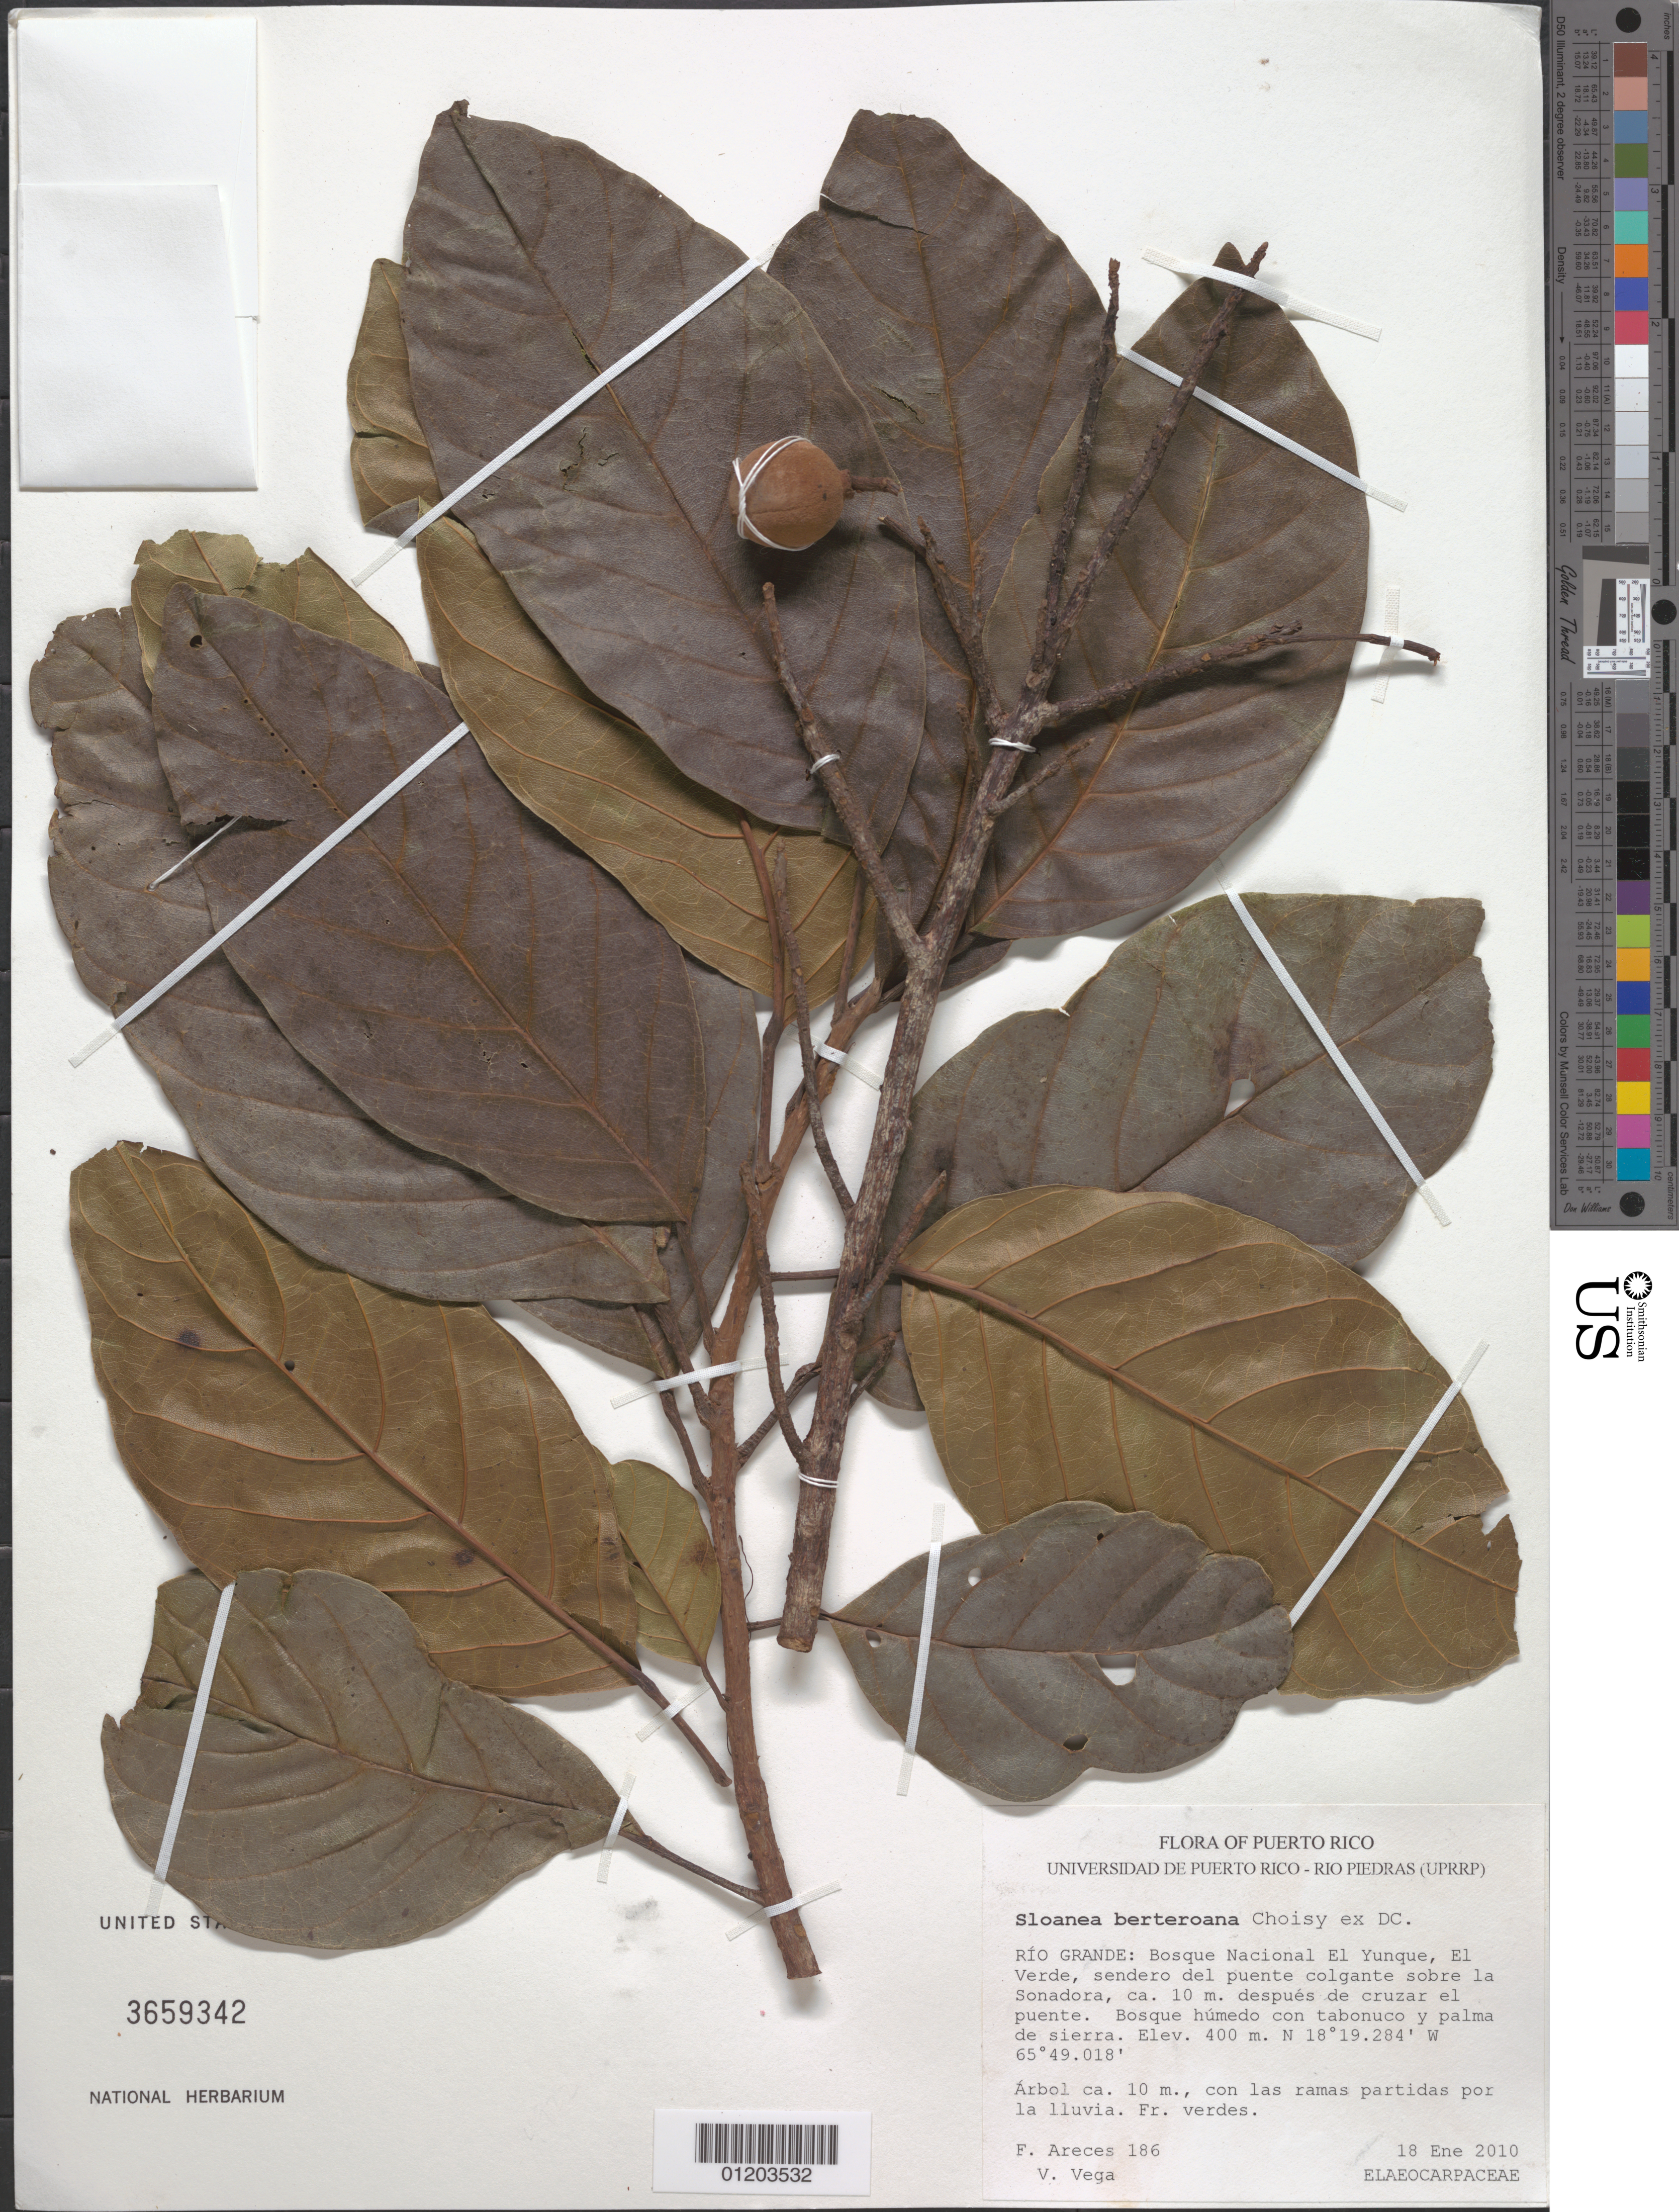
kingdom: Plantae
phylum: Tracheophyta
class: Magnoliopsida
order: Oxalidales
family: Elaeocarpaceae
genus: Sloanea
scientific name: Sloanea berteroana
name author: Choisy ex DC.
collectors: F. Areces Berazaín & V. Vega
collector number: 186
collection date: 2010-01-18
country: Puerto Rico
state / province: Río Grande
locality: Bosque Nacional El Yunque, El Verde, sendero del puente colgante sobre la Sonadora, ca. 10 m después de cruzar el puente.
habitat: Bosque húmedo con tabonuco y palma de sierra.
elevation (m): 400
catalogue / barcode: US 3659342